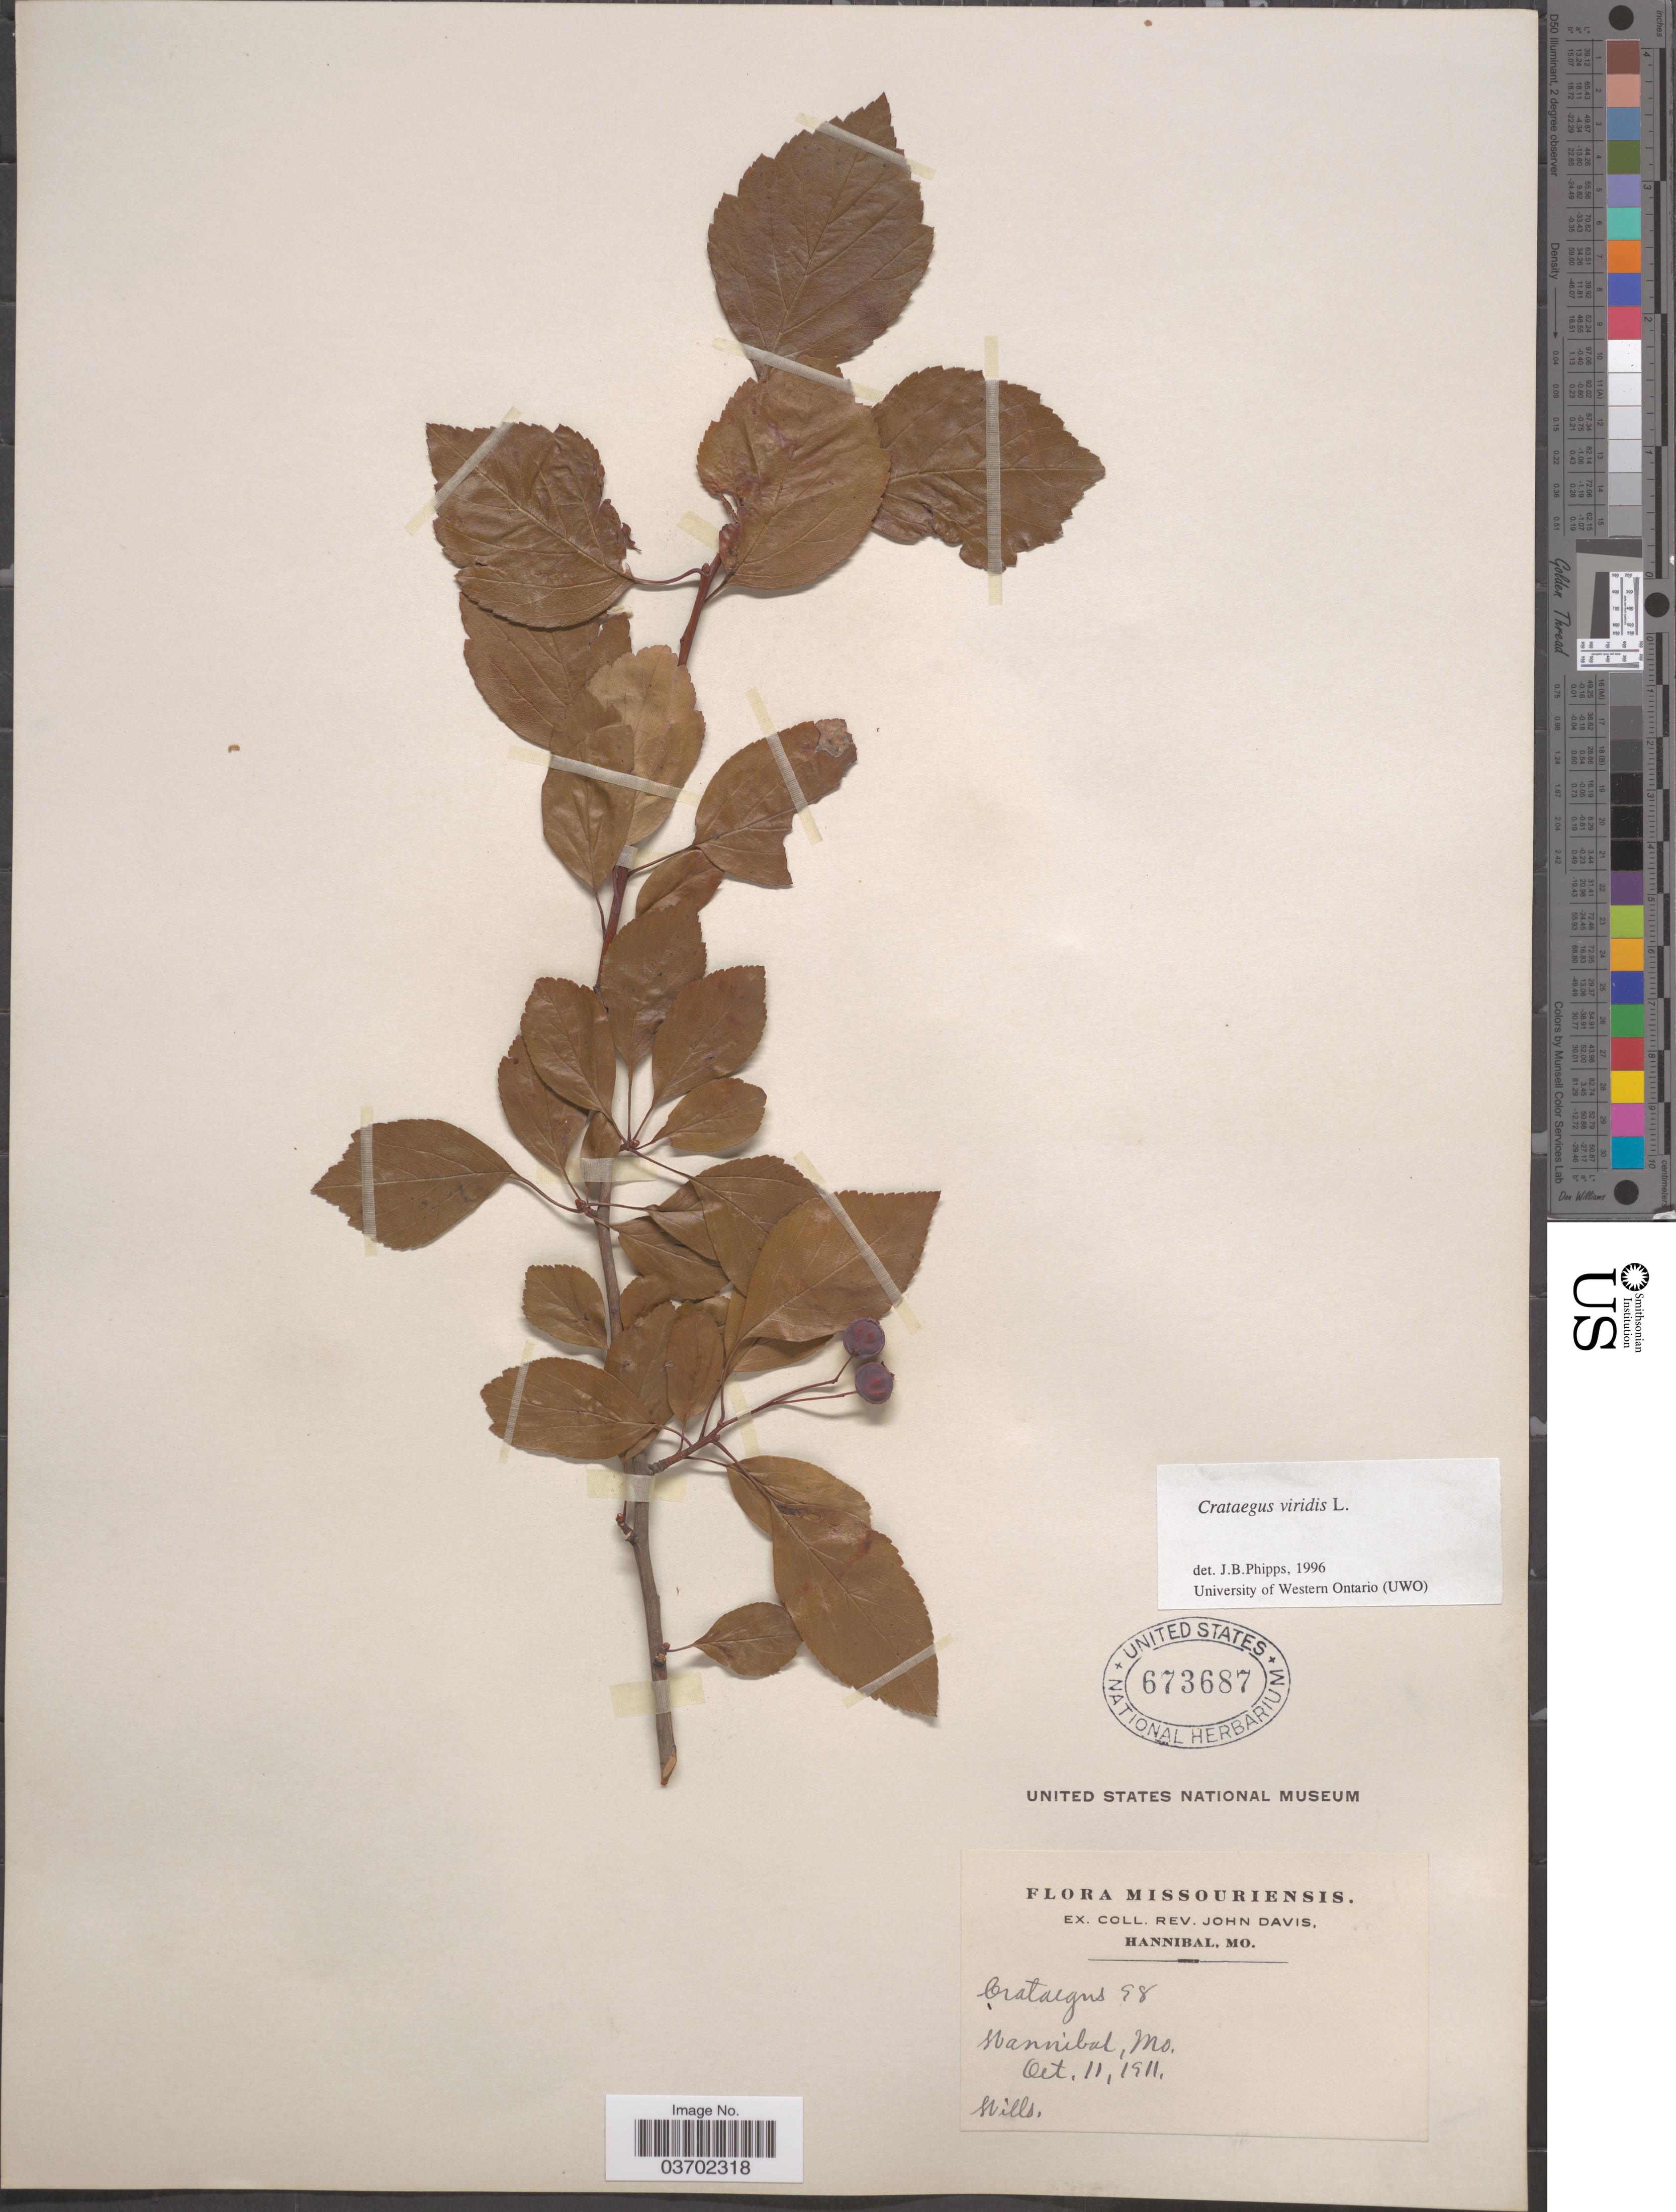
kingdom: Plantae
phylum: Tracheophyta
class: Magnoliopsida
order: Rosales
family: Rosaceae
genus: Crataegus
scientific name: Crataegus viridis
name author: L.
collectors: ex herb. Rev. John Davis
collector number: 98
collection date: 1911-10-11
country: United States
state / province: Missouri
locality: Hannibal.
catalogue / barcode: US 673687